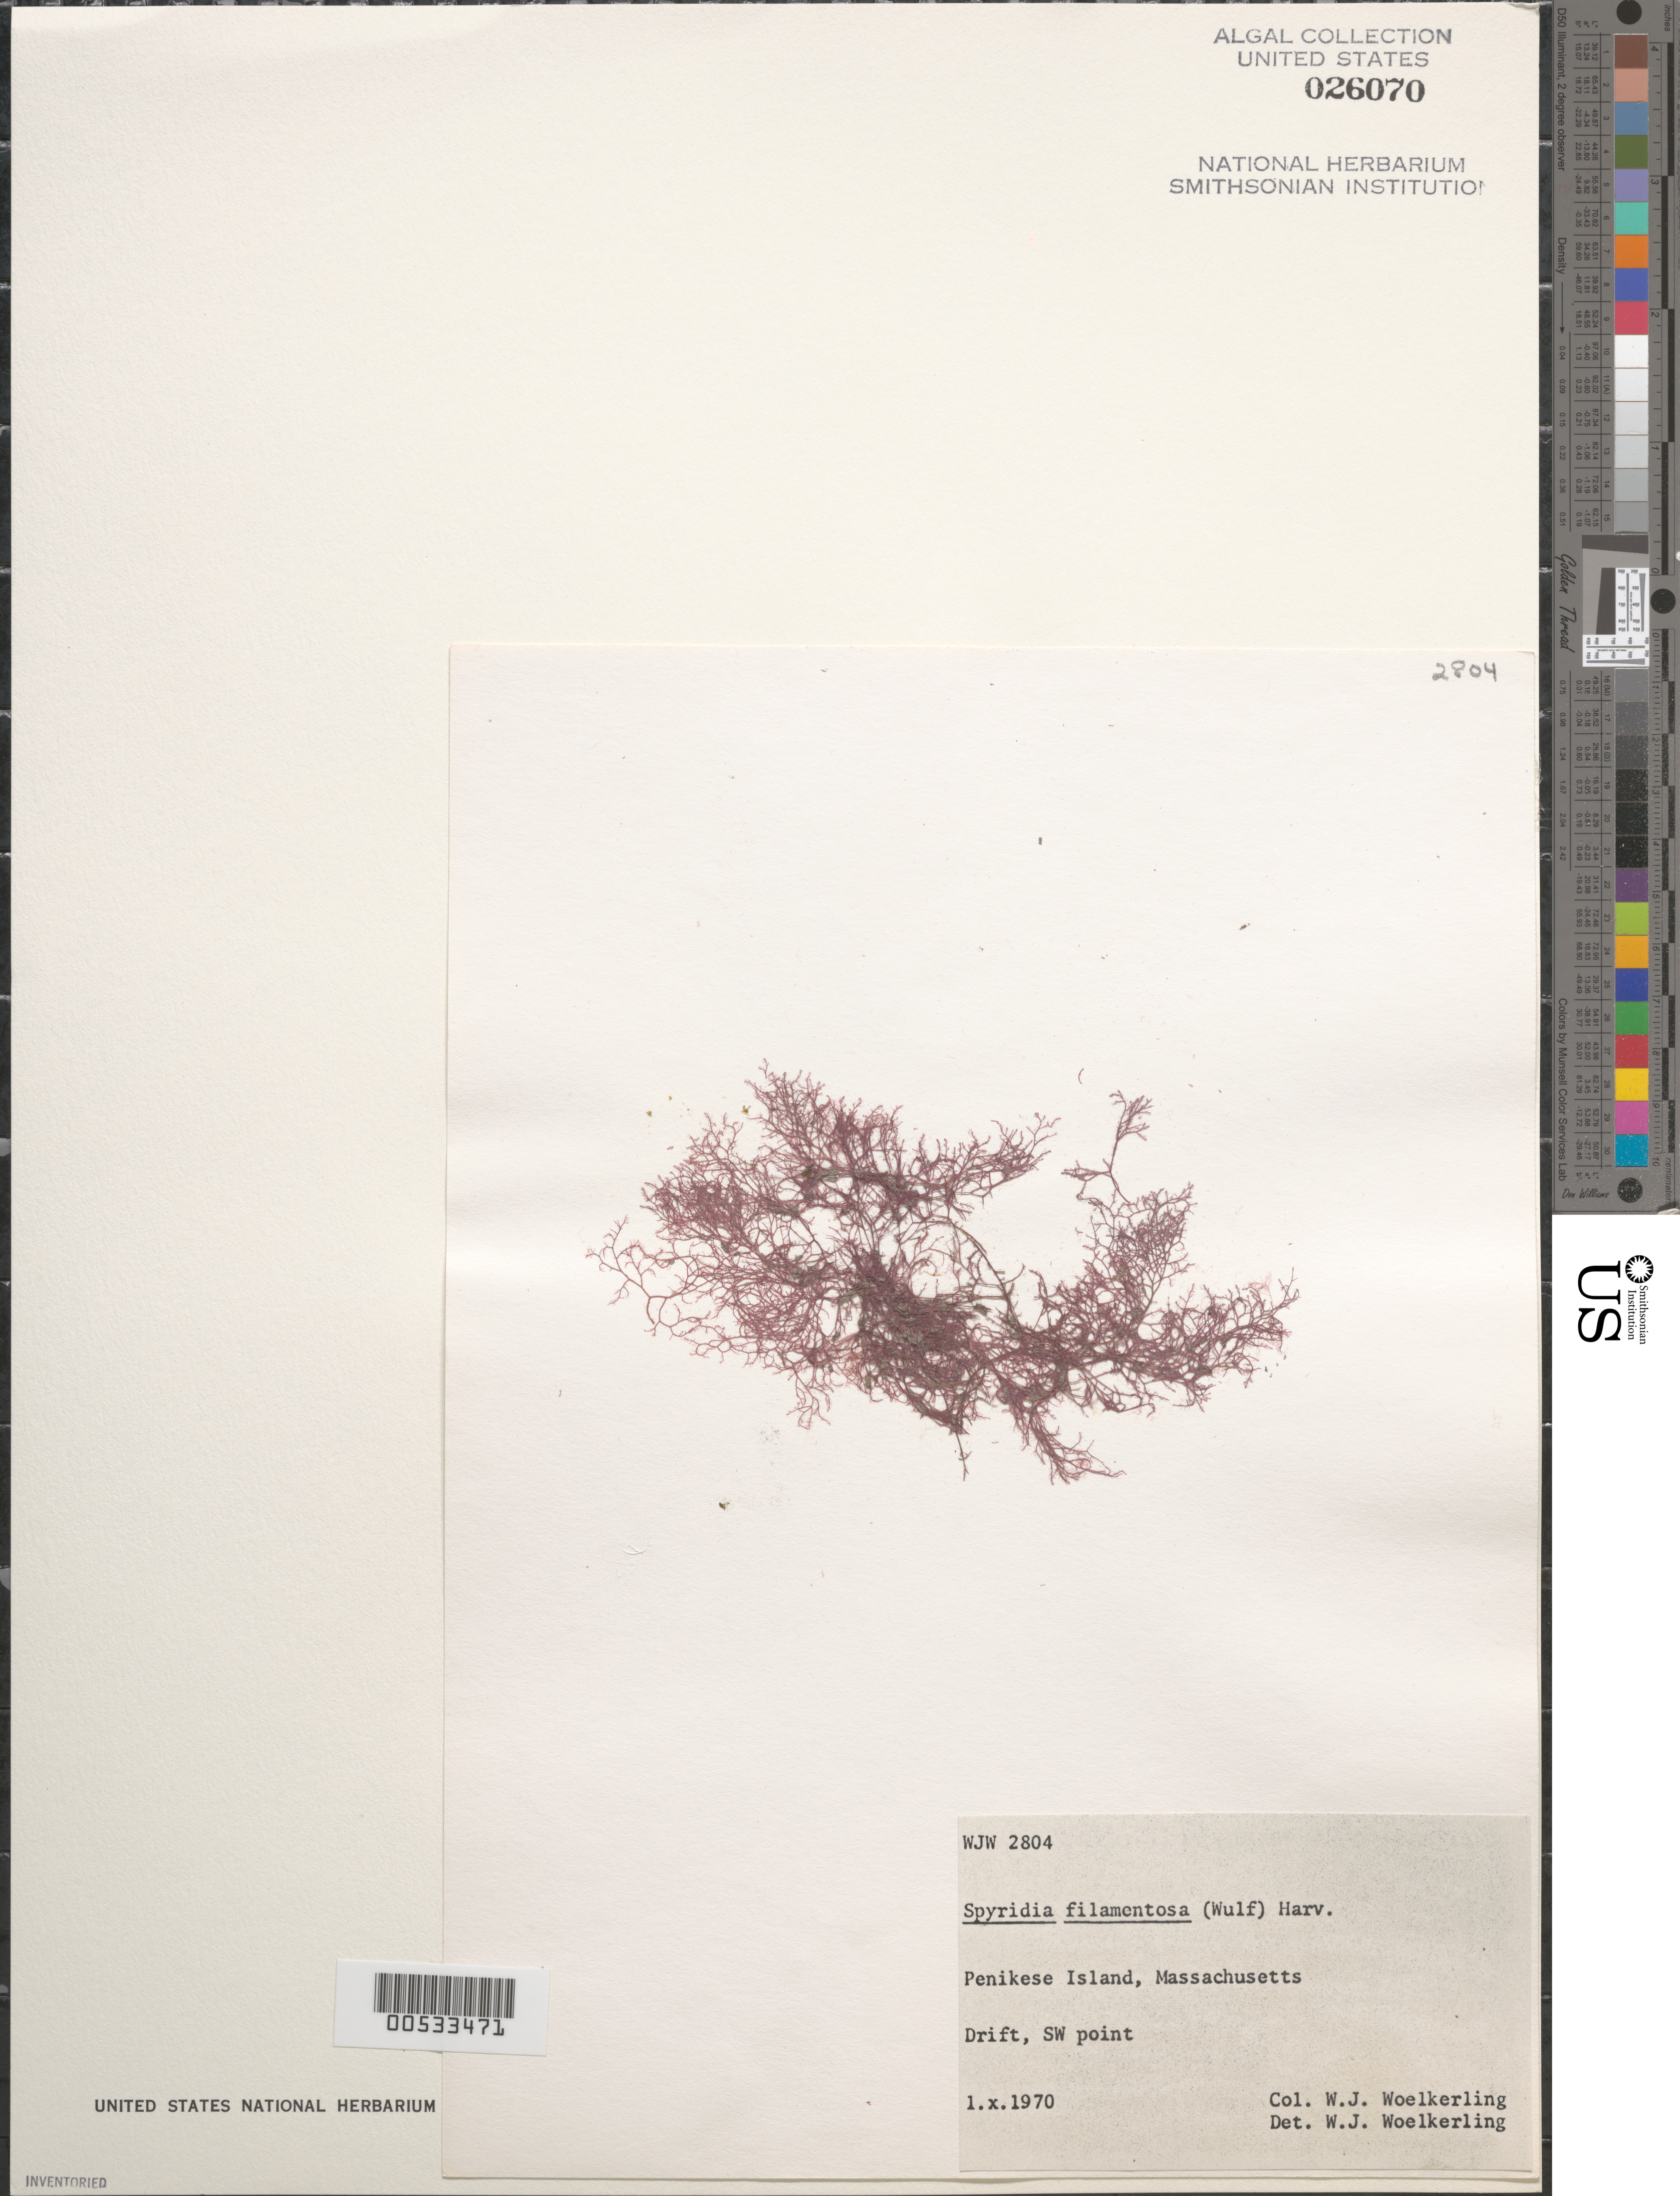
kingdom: Plantae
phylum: Rhodophyta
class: Florideophyceae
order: Ceramiales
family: Spyridiaceae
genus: Spyridia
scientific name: Spyridia filamentosa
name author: (Wulfen) Harv.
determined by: Woelkerling, W. J.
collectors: W. Woelkerling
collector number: WJW 2804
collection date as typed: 01 Oct 1970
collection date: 1970-10-01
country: United States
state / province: Massachusetts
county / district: Dukes County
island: Penikese Island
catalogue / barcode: US 26070